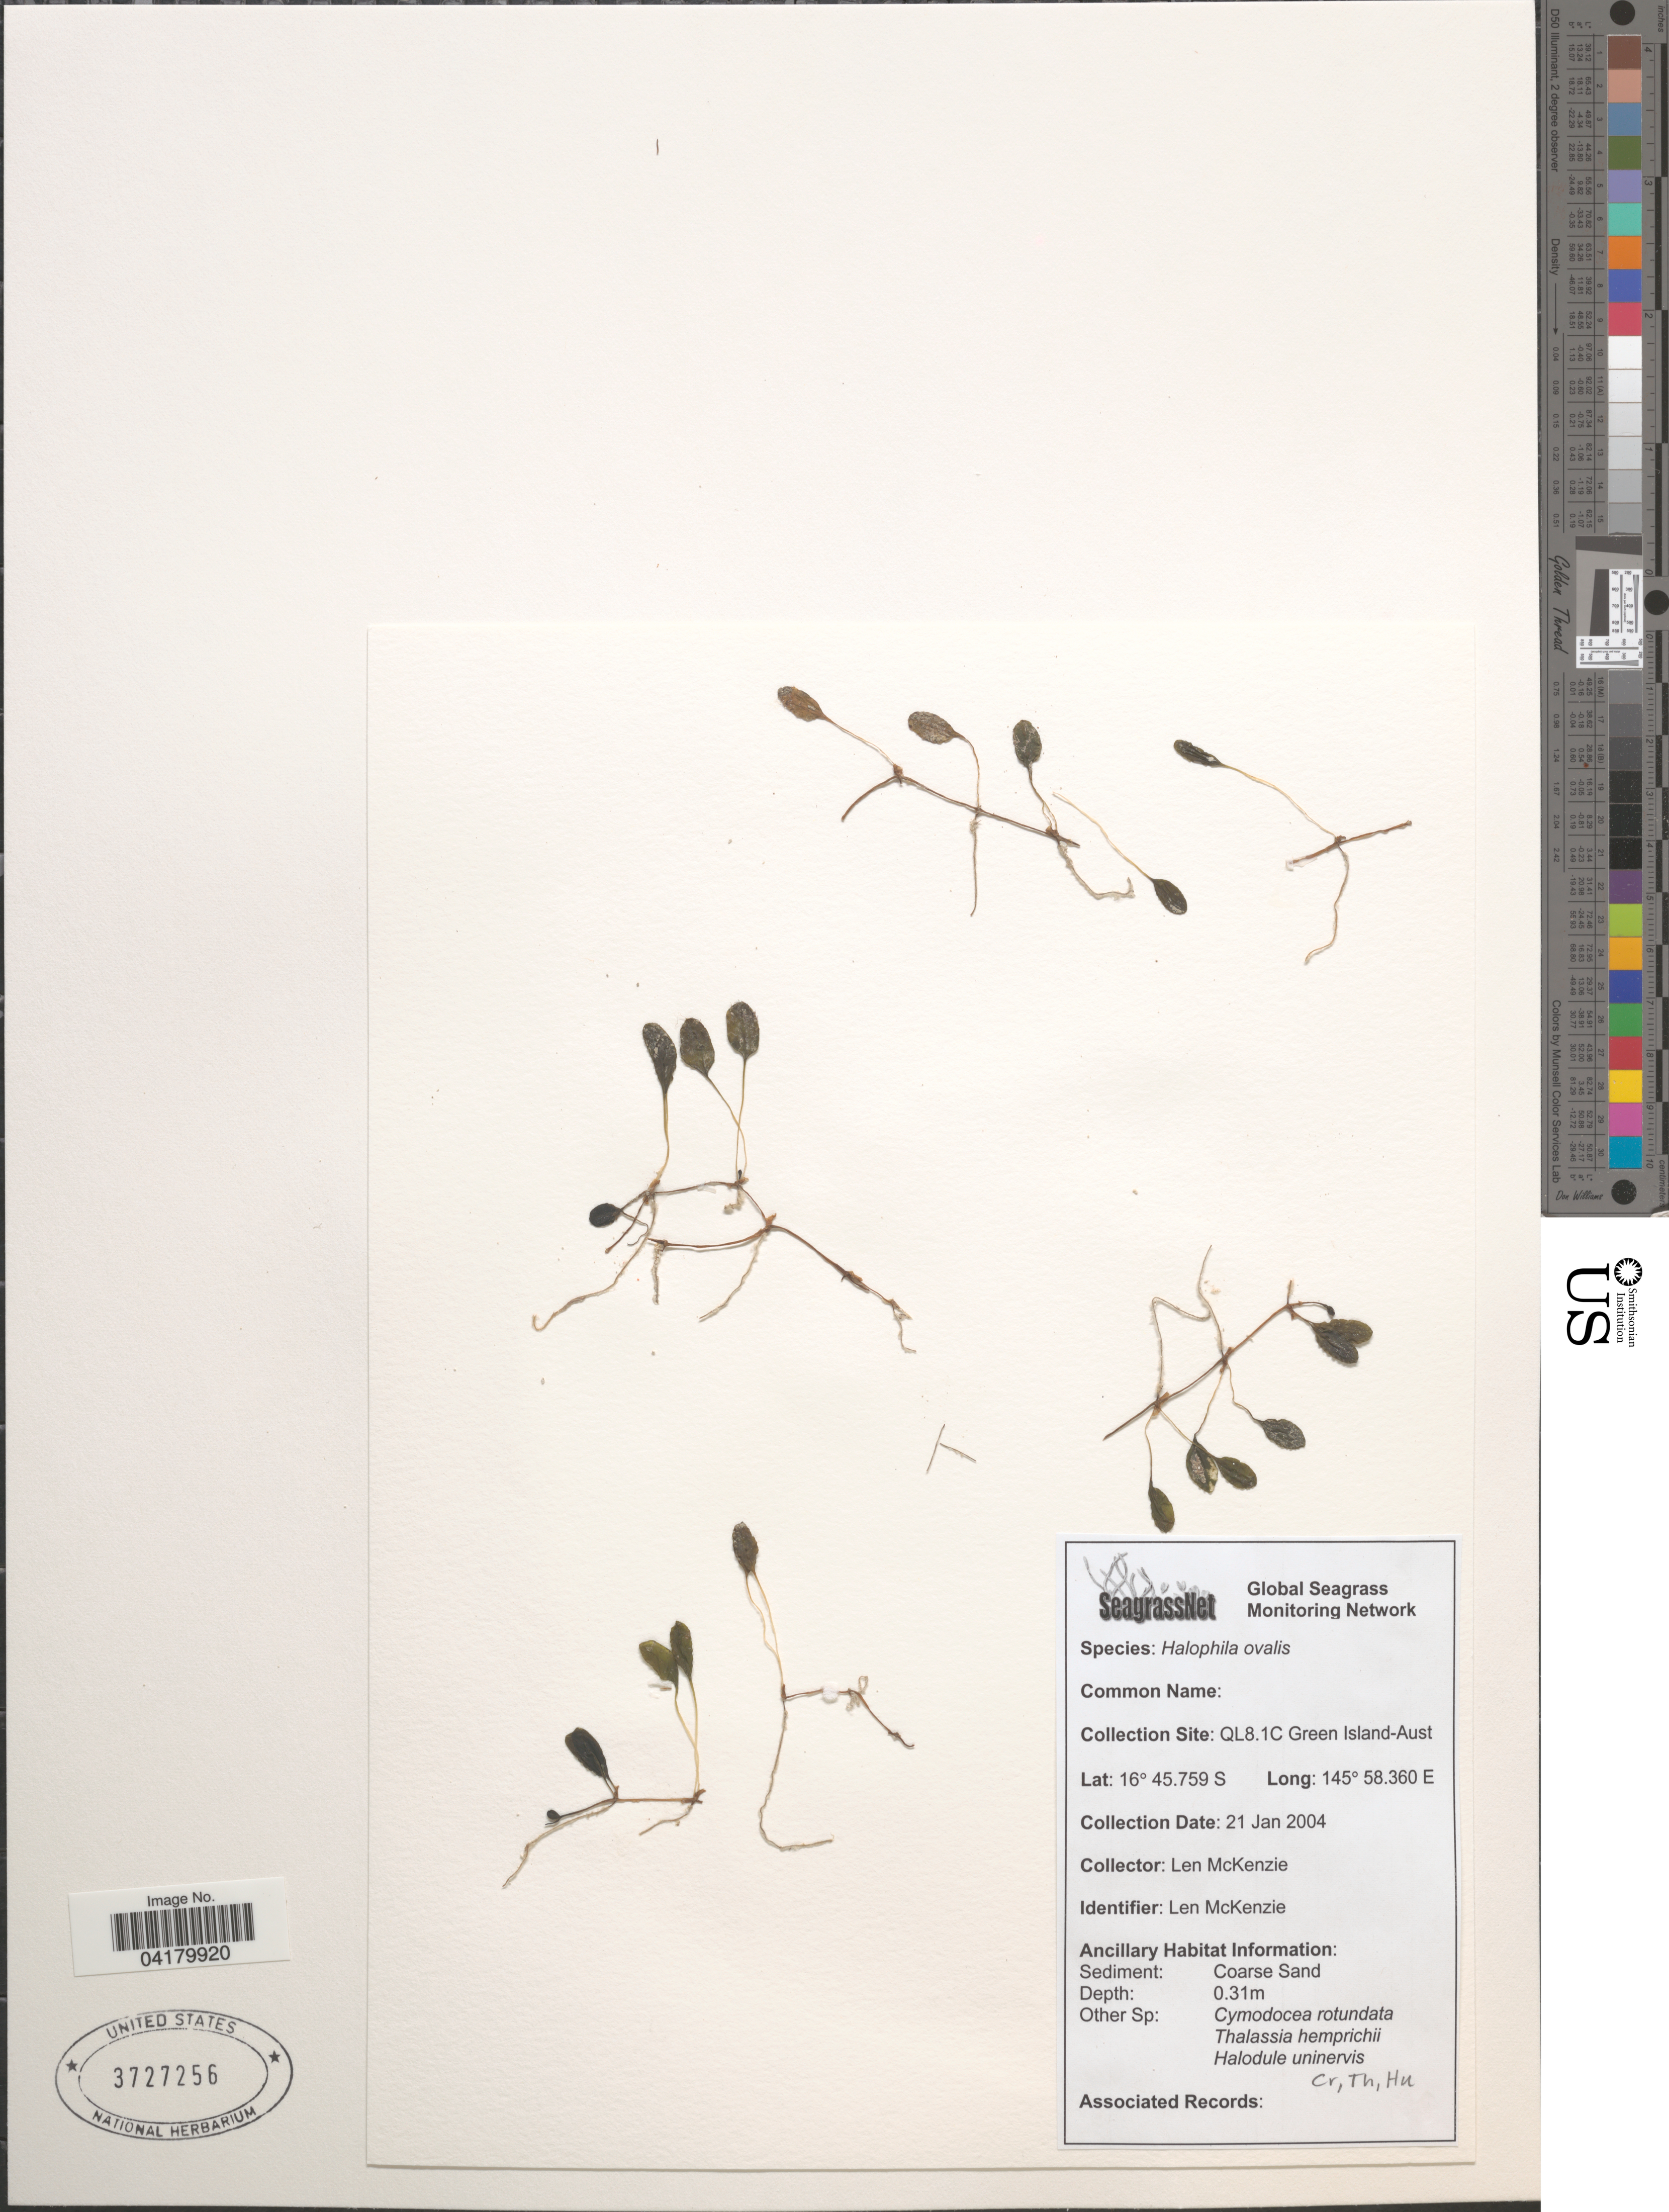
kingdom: Plantae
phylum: Tracheophyta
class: Liliopsida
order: Alismatales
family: Hydrocharitaceae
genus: Halophila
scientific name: Halophila ovalis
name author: (R. Br.) Hook. f.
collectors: L. McKenzie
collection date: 2004-01-21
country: Australia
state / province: Queensland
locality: Collection Site: QL8.1C Green Island.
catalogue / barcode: US 3727256